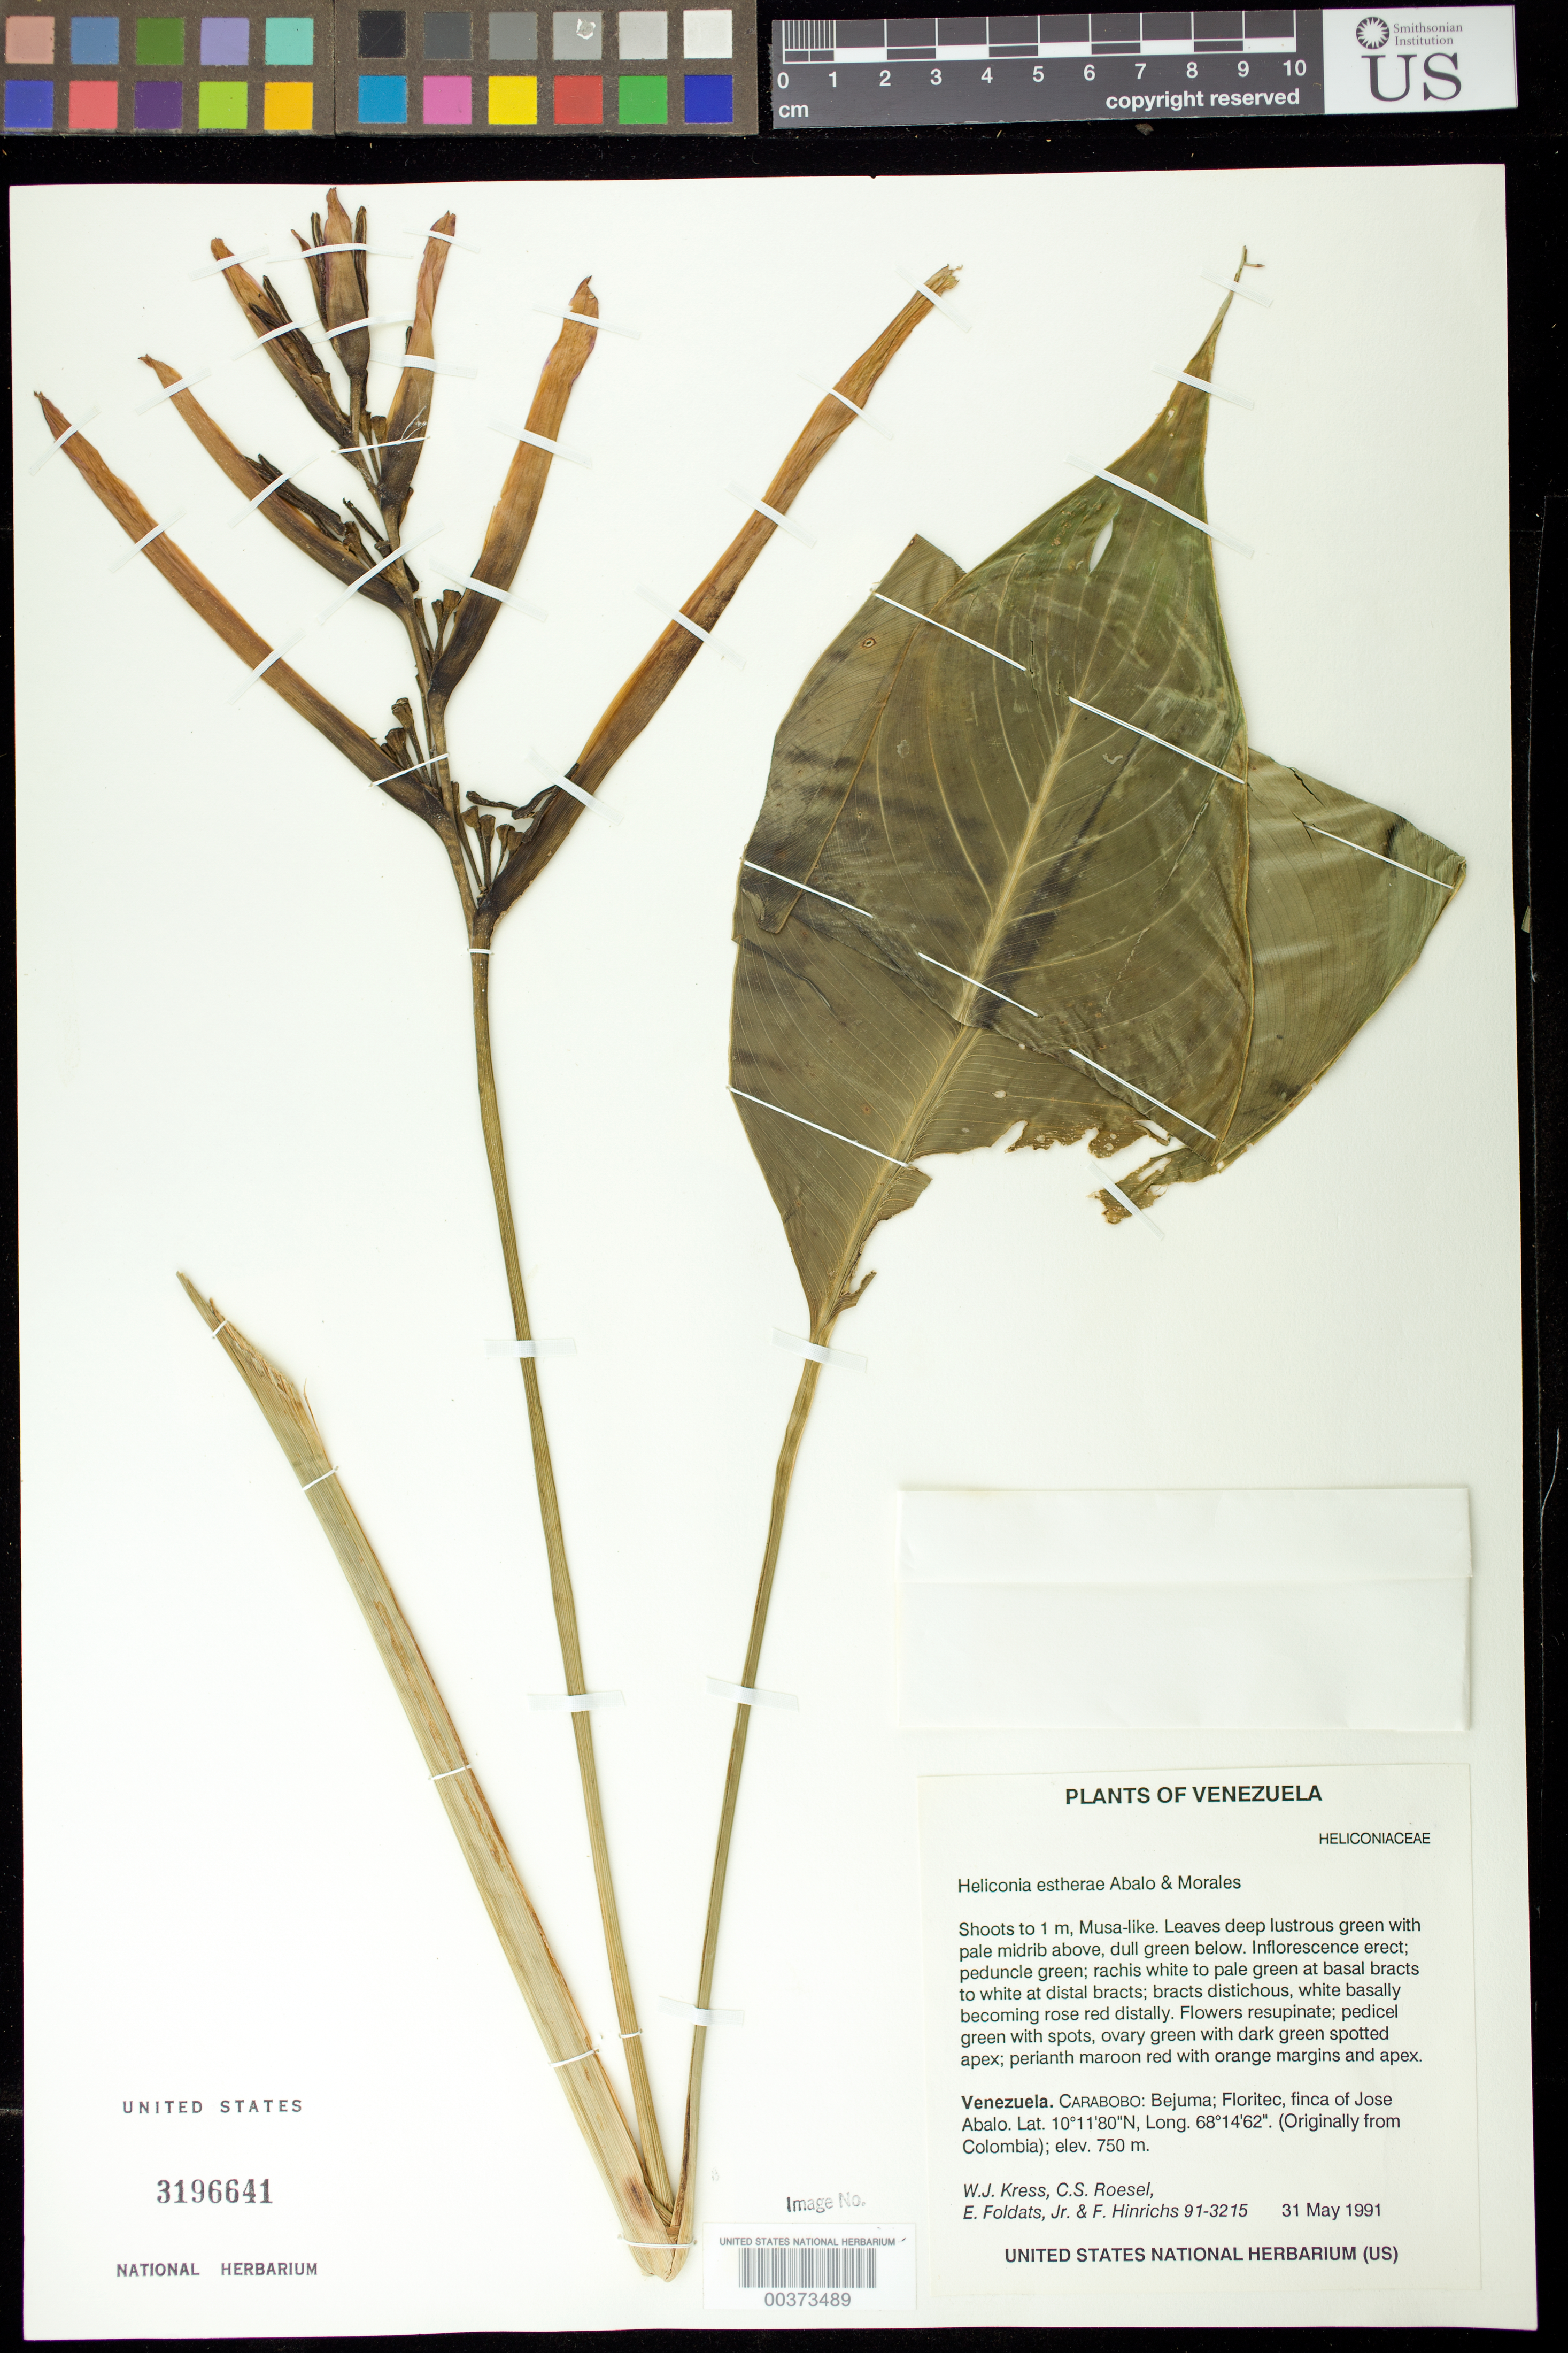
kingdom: Plantae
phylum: Tracheophyta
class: Liliopsida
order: Zingiberales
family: Heliconiaceae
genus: Heliconia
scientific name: Heliconia estheri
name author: Abalo & G. Morales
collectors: W. J. Kress, C. S. Roesel, E. Foldats & F. Hinrichs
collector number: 91-3215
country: Venezuela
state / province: Carabobo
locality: Bejuma; floritec, finca of jose abalo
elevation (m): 750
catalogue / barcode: US 3196641